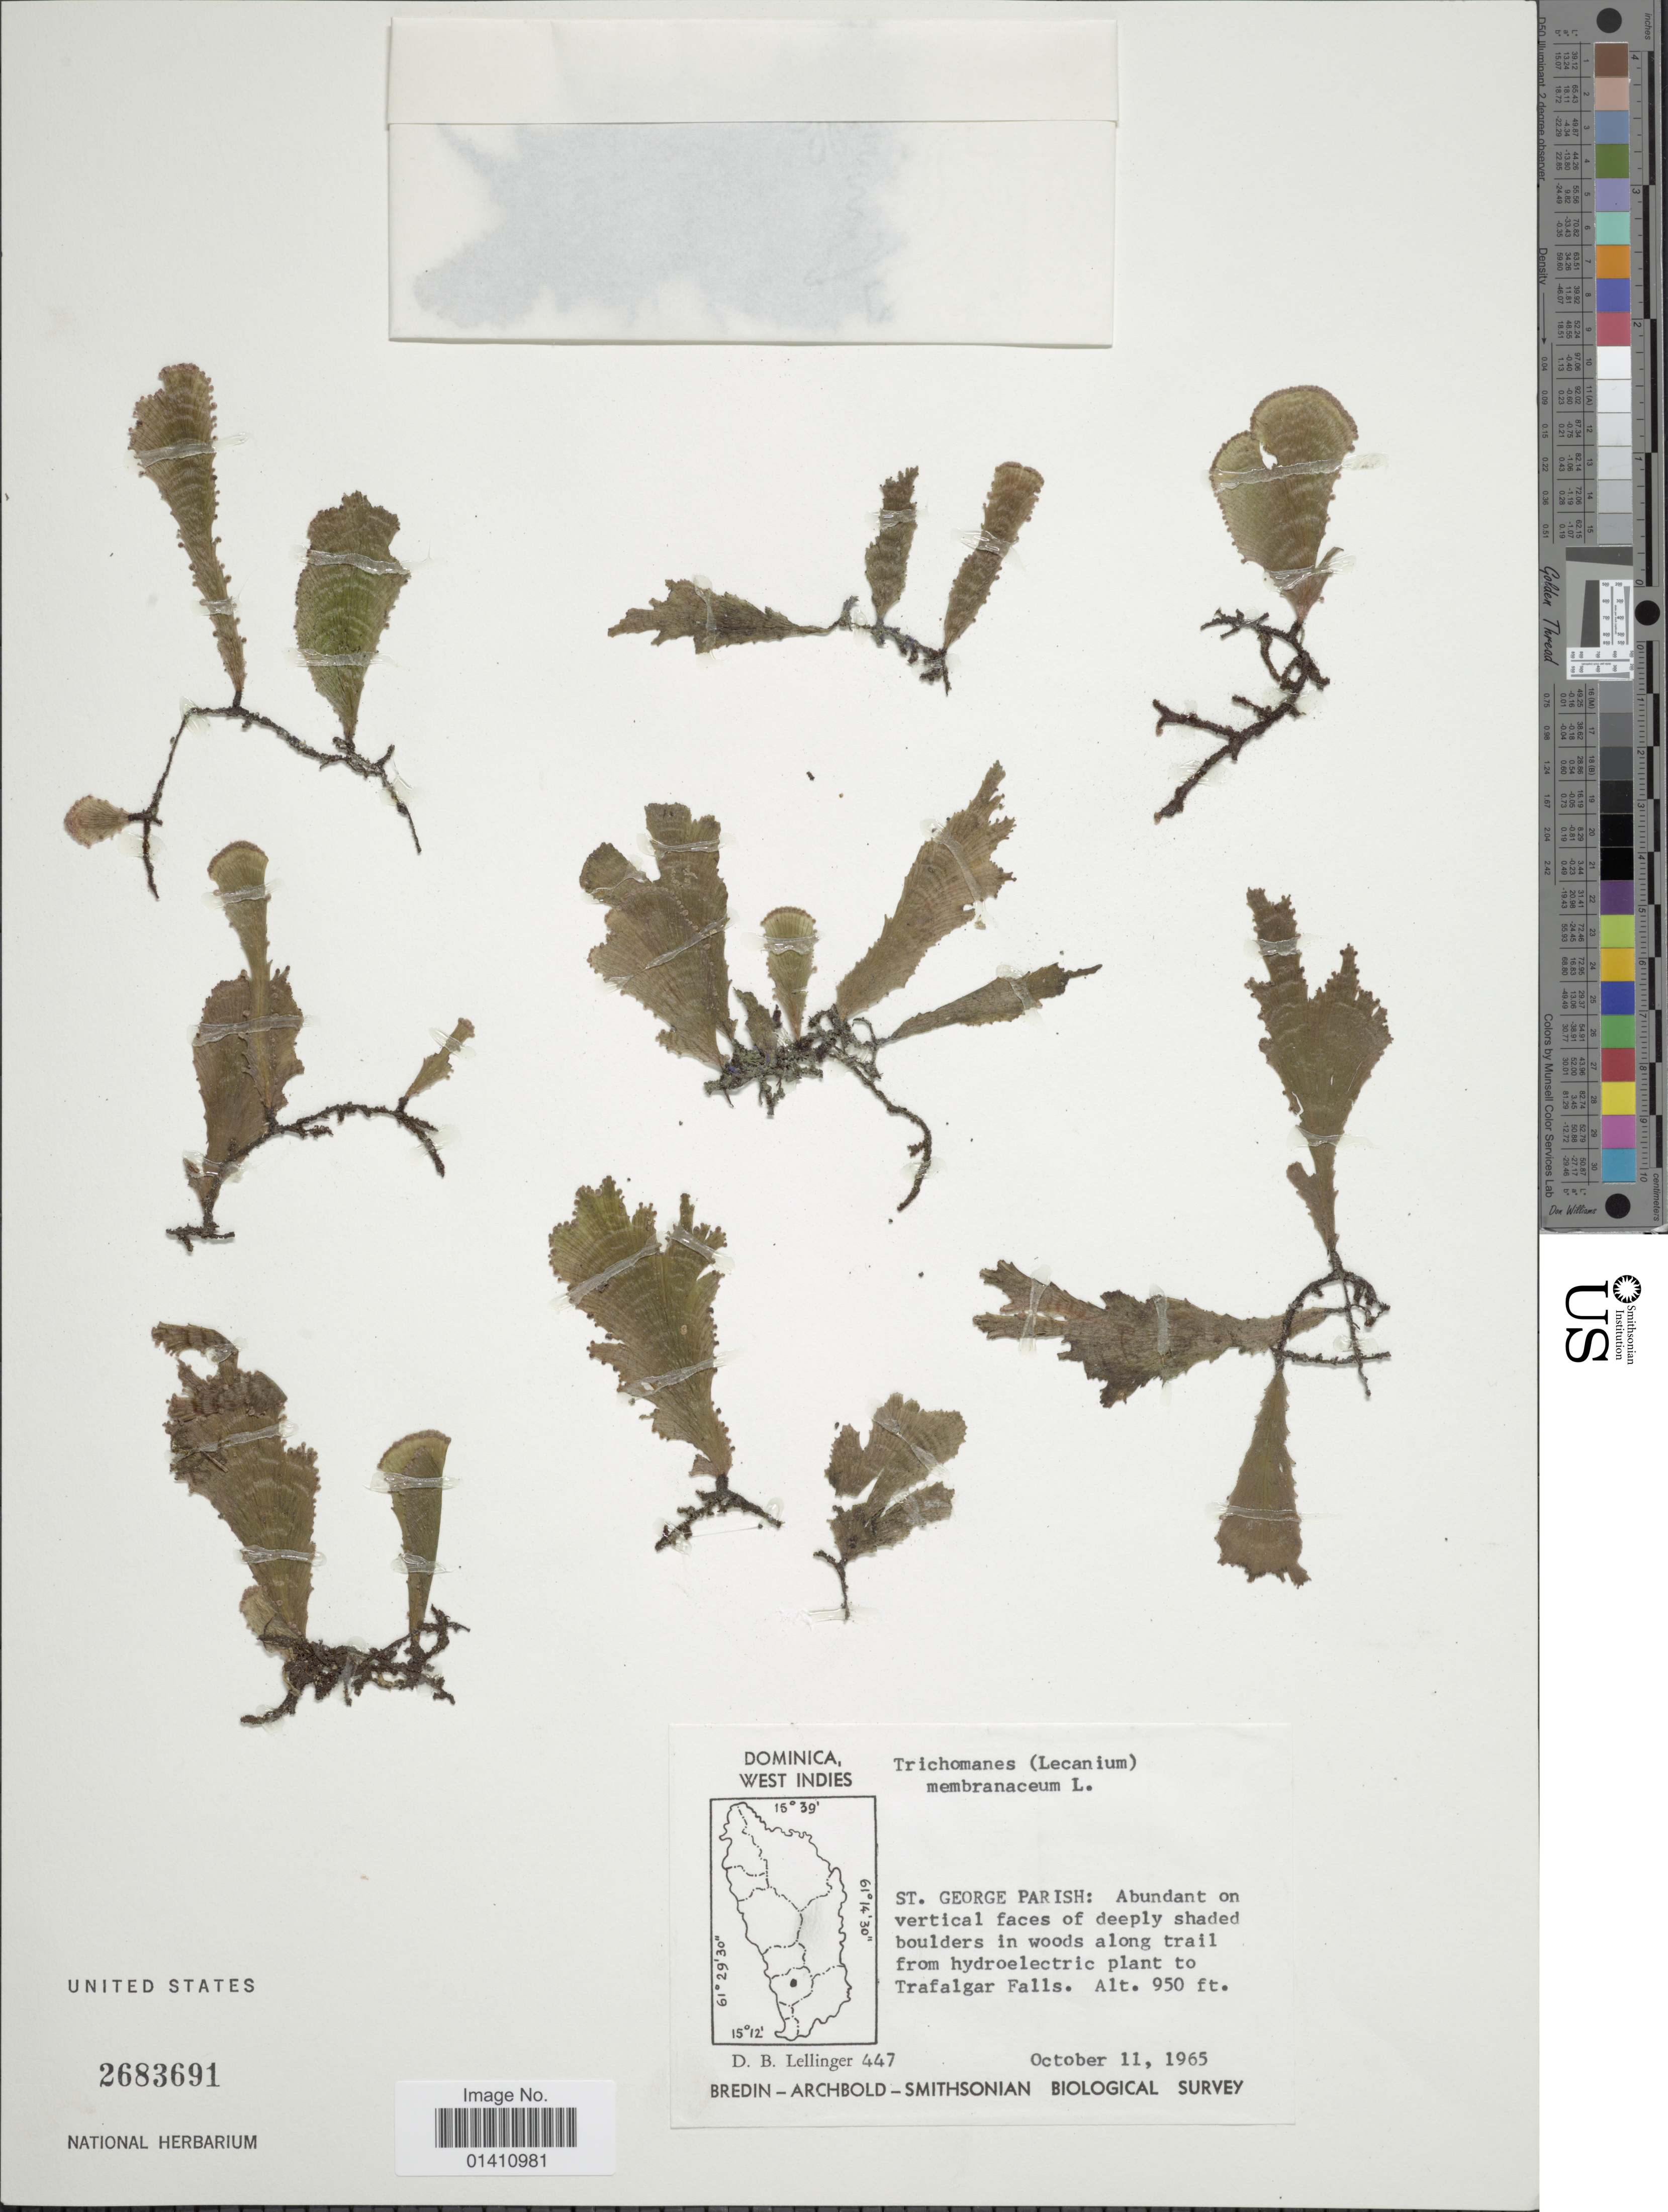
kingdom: Plantae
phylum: Tracheophyta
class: Polypodiopsida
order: Hymenophyllales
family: Hymenophyllaceae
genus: Didymoglossum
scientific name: Didymoglossum membranaceum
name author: (L.) Vareschi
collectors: D. B. Lellinger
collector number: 447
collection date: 1965-10-11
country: Dominica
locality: West Indies. St. George Parish. In woods along trail from hydroelectric plant to Trafalgar Falls.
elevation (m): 290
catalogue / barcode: US 2683691